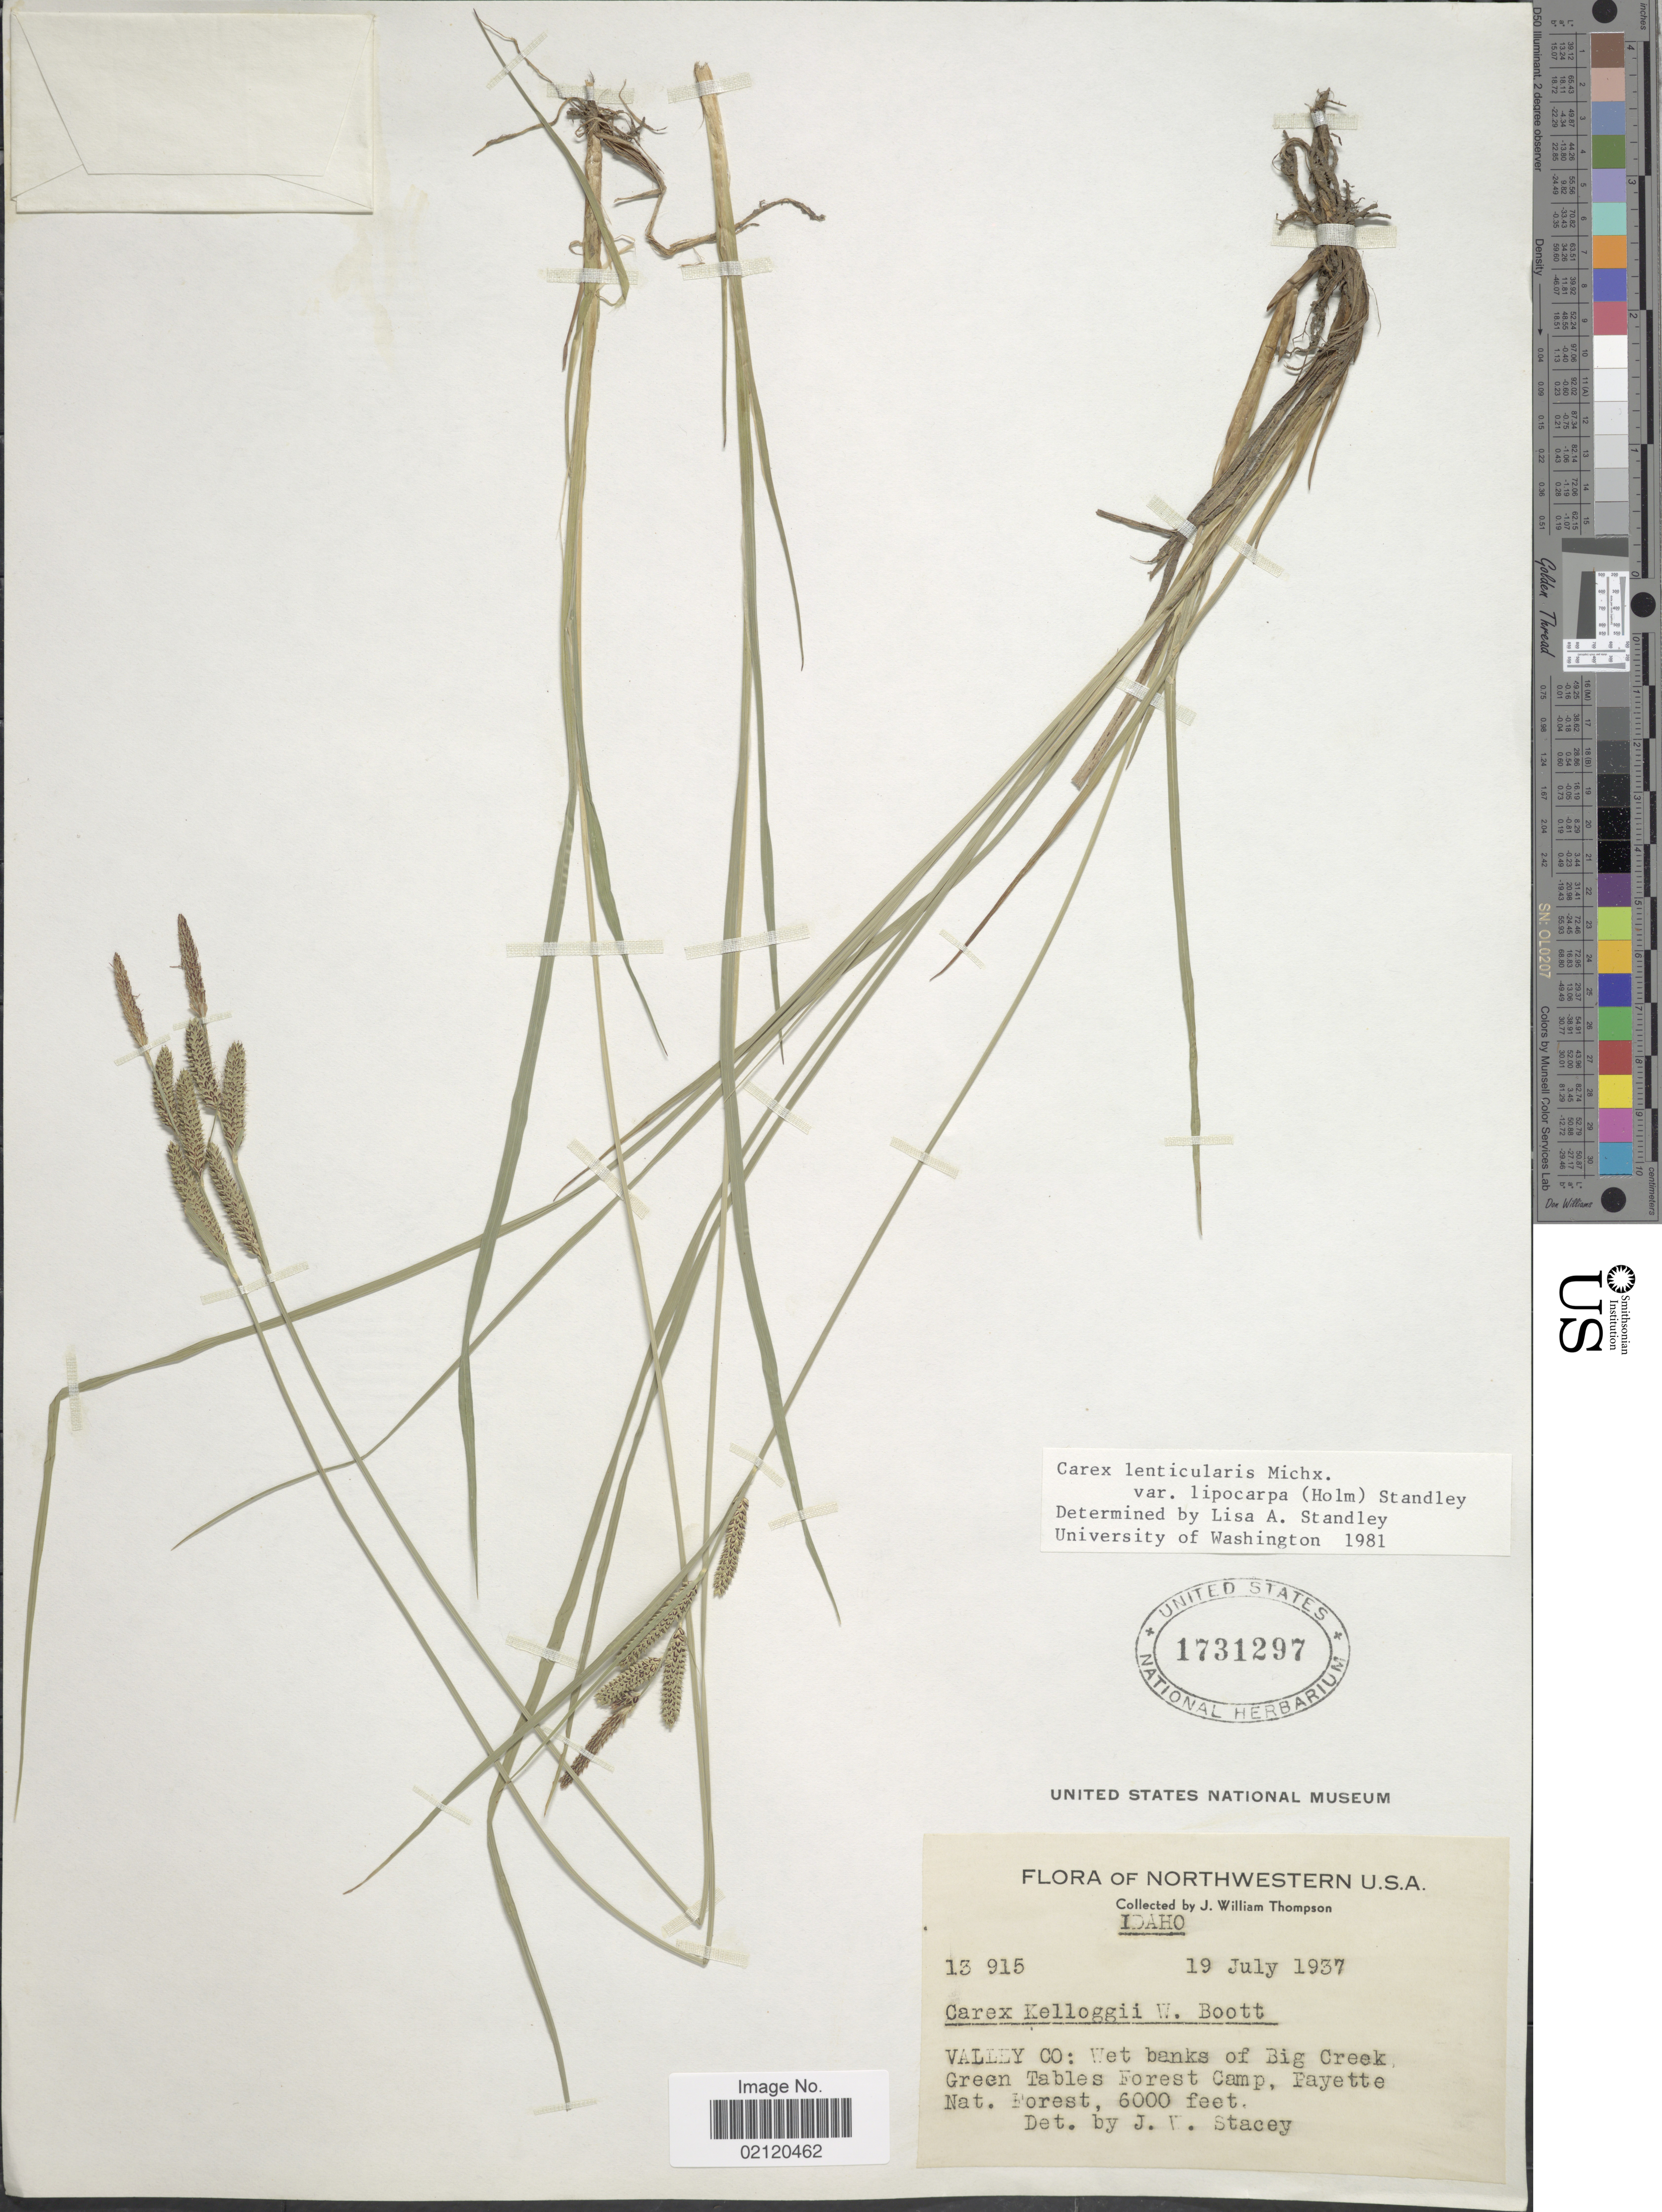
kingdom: Plantae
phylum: Tracheophyta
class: Liliopsida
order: Poales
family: Cyperaceae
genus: Carex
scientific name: Carex kelloggii var. kelloggii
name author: W. Boott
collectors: J. W. Thompson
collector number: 13915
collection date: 1937-07-19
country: United States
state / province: Idaho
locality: Valley Co.: Wet banks of Big Creek Green Tables Forest Camp, Payette Nat. Forest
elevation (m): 1829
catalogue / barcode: US 1731297